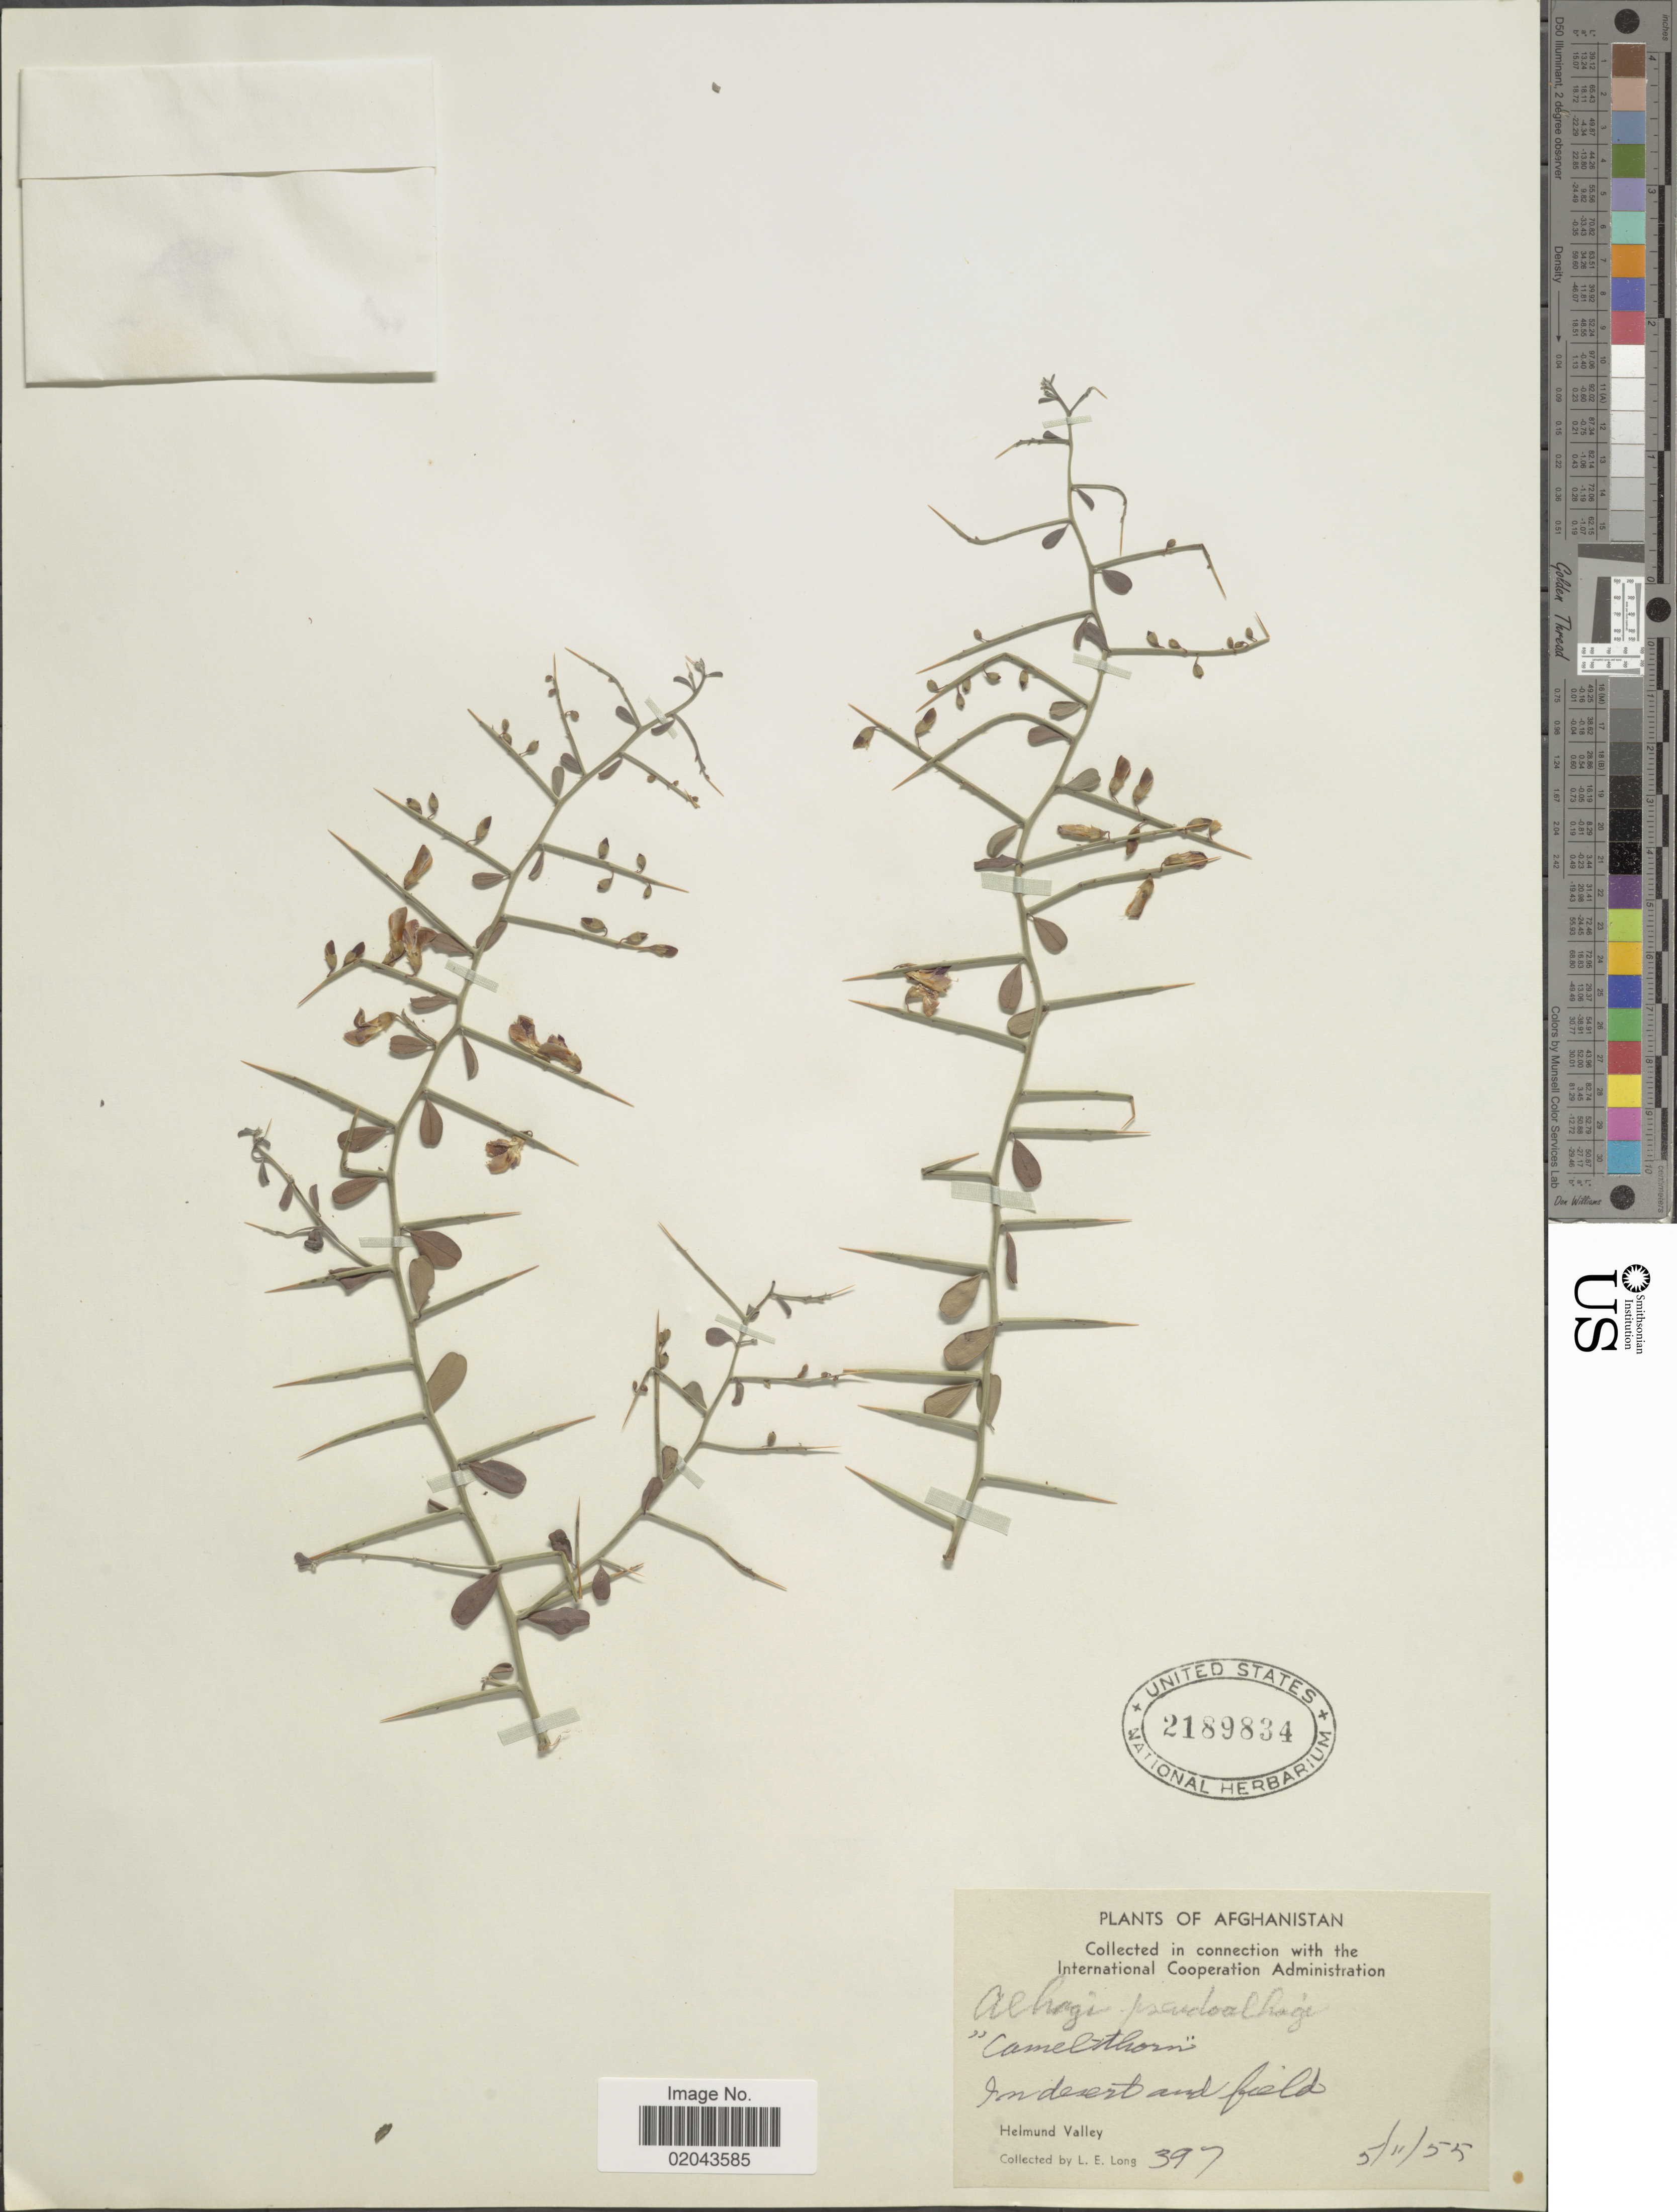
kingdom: Plantae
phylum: Tracheophyta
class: Magnoliopsida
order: Fabales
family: Fabaceae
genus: Alhagi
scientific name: Alhagi pseudalhagi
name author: (M. Bieb.) Desv. ex Wangerin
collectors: L. E. Long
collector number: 397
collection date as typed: Transcribed d/m/y: 5/11/55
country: Afghanistan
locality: camelthorn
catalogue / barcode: US 2189834